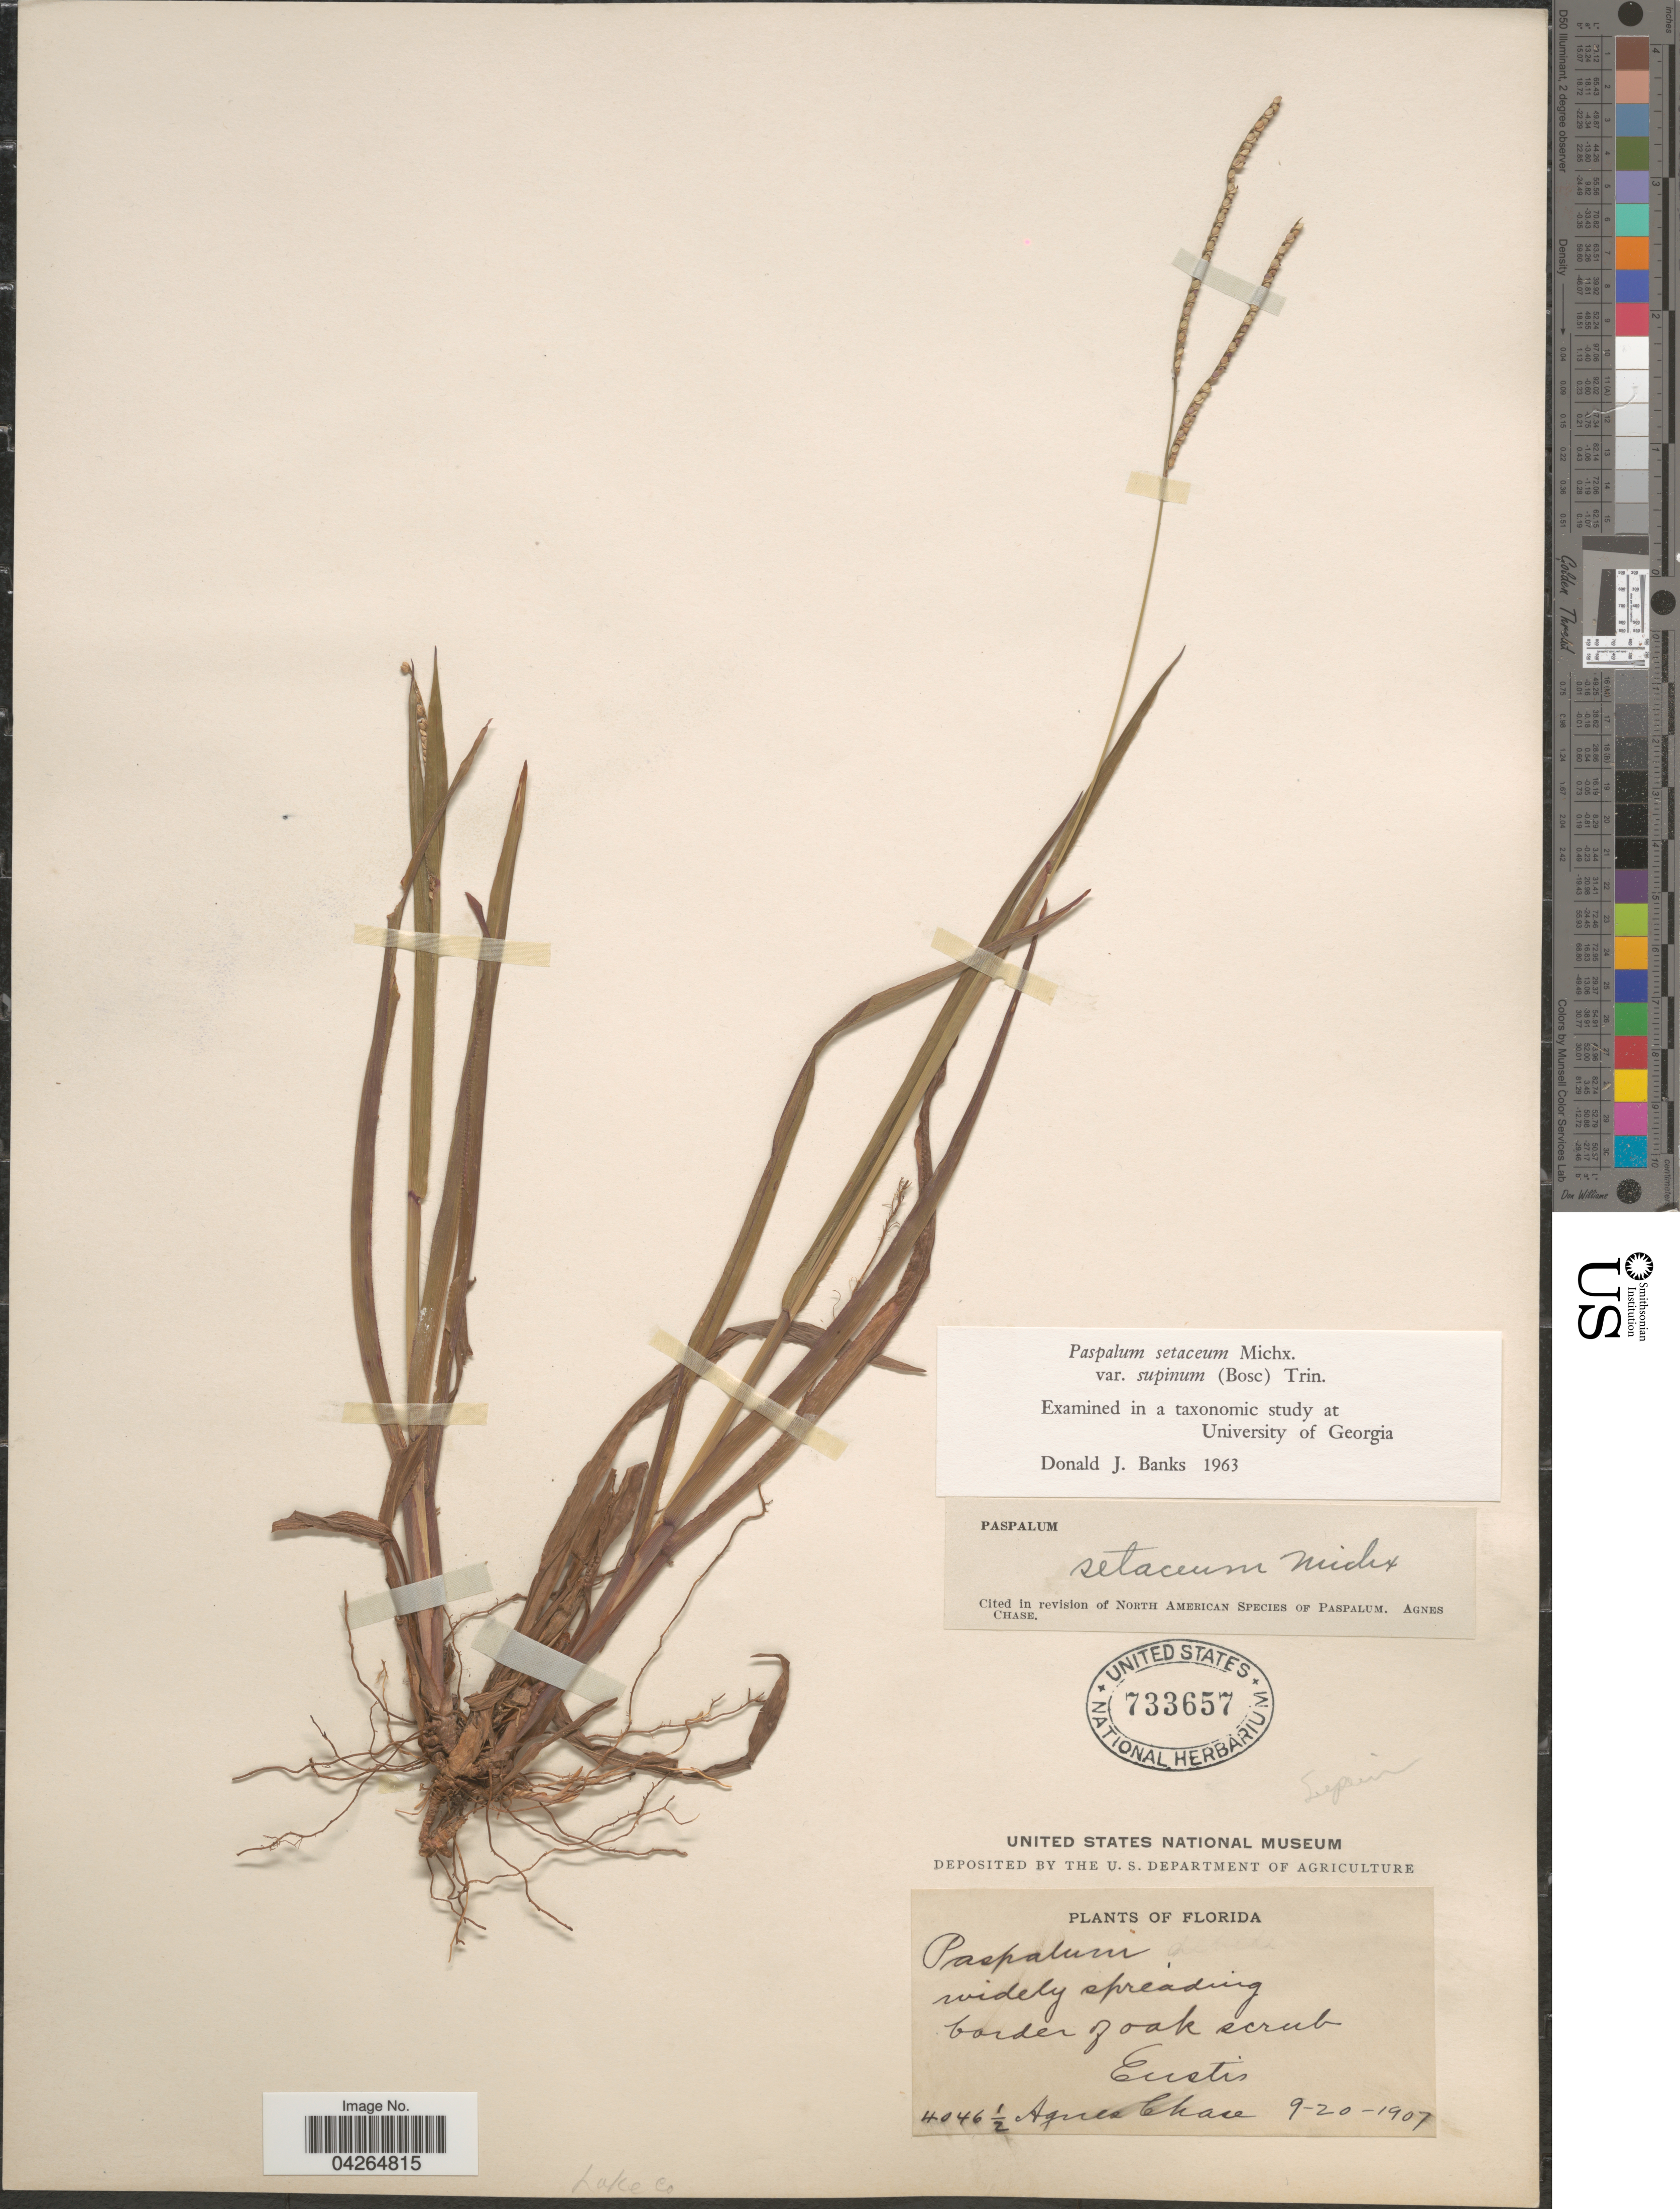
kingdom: Plantae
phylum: Tracheophyta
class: Liliopsida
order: Poales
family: Poaceae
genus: Paspalum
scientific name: Paspalum setaceum var. supinum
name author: (Bosc ex Poir.) Trin.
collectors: A. Chase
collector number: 4046½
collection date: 1907-09-20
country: United States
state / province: Florida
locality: Eustis. Lake Co.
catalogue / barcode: US 733657